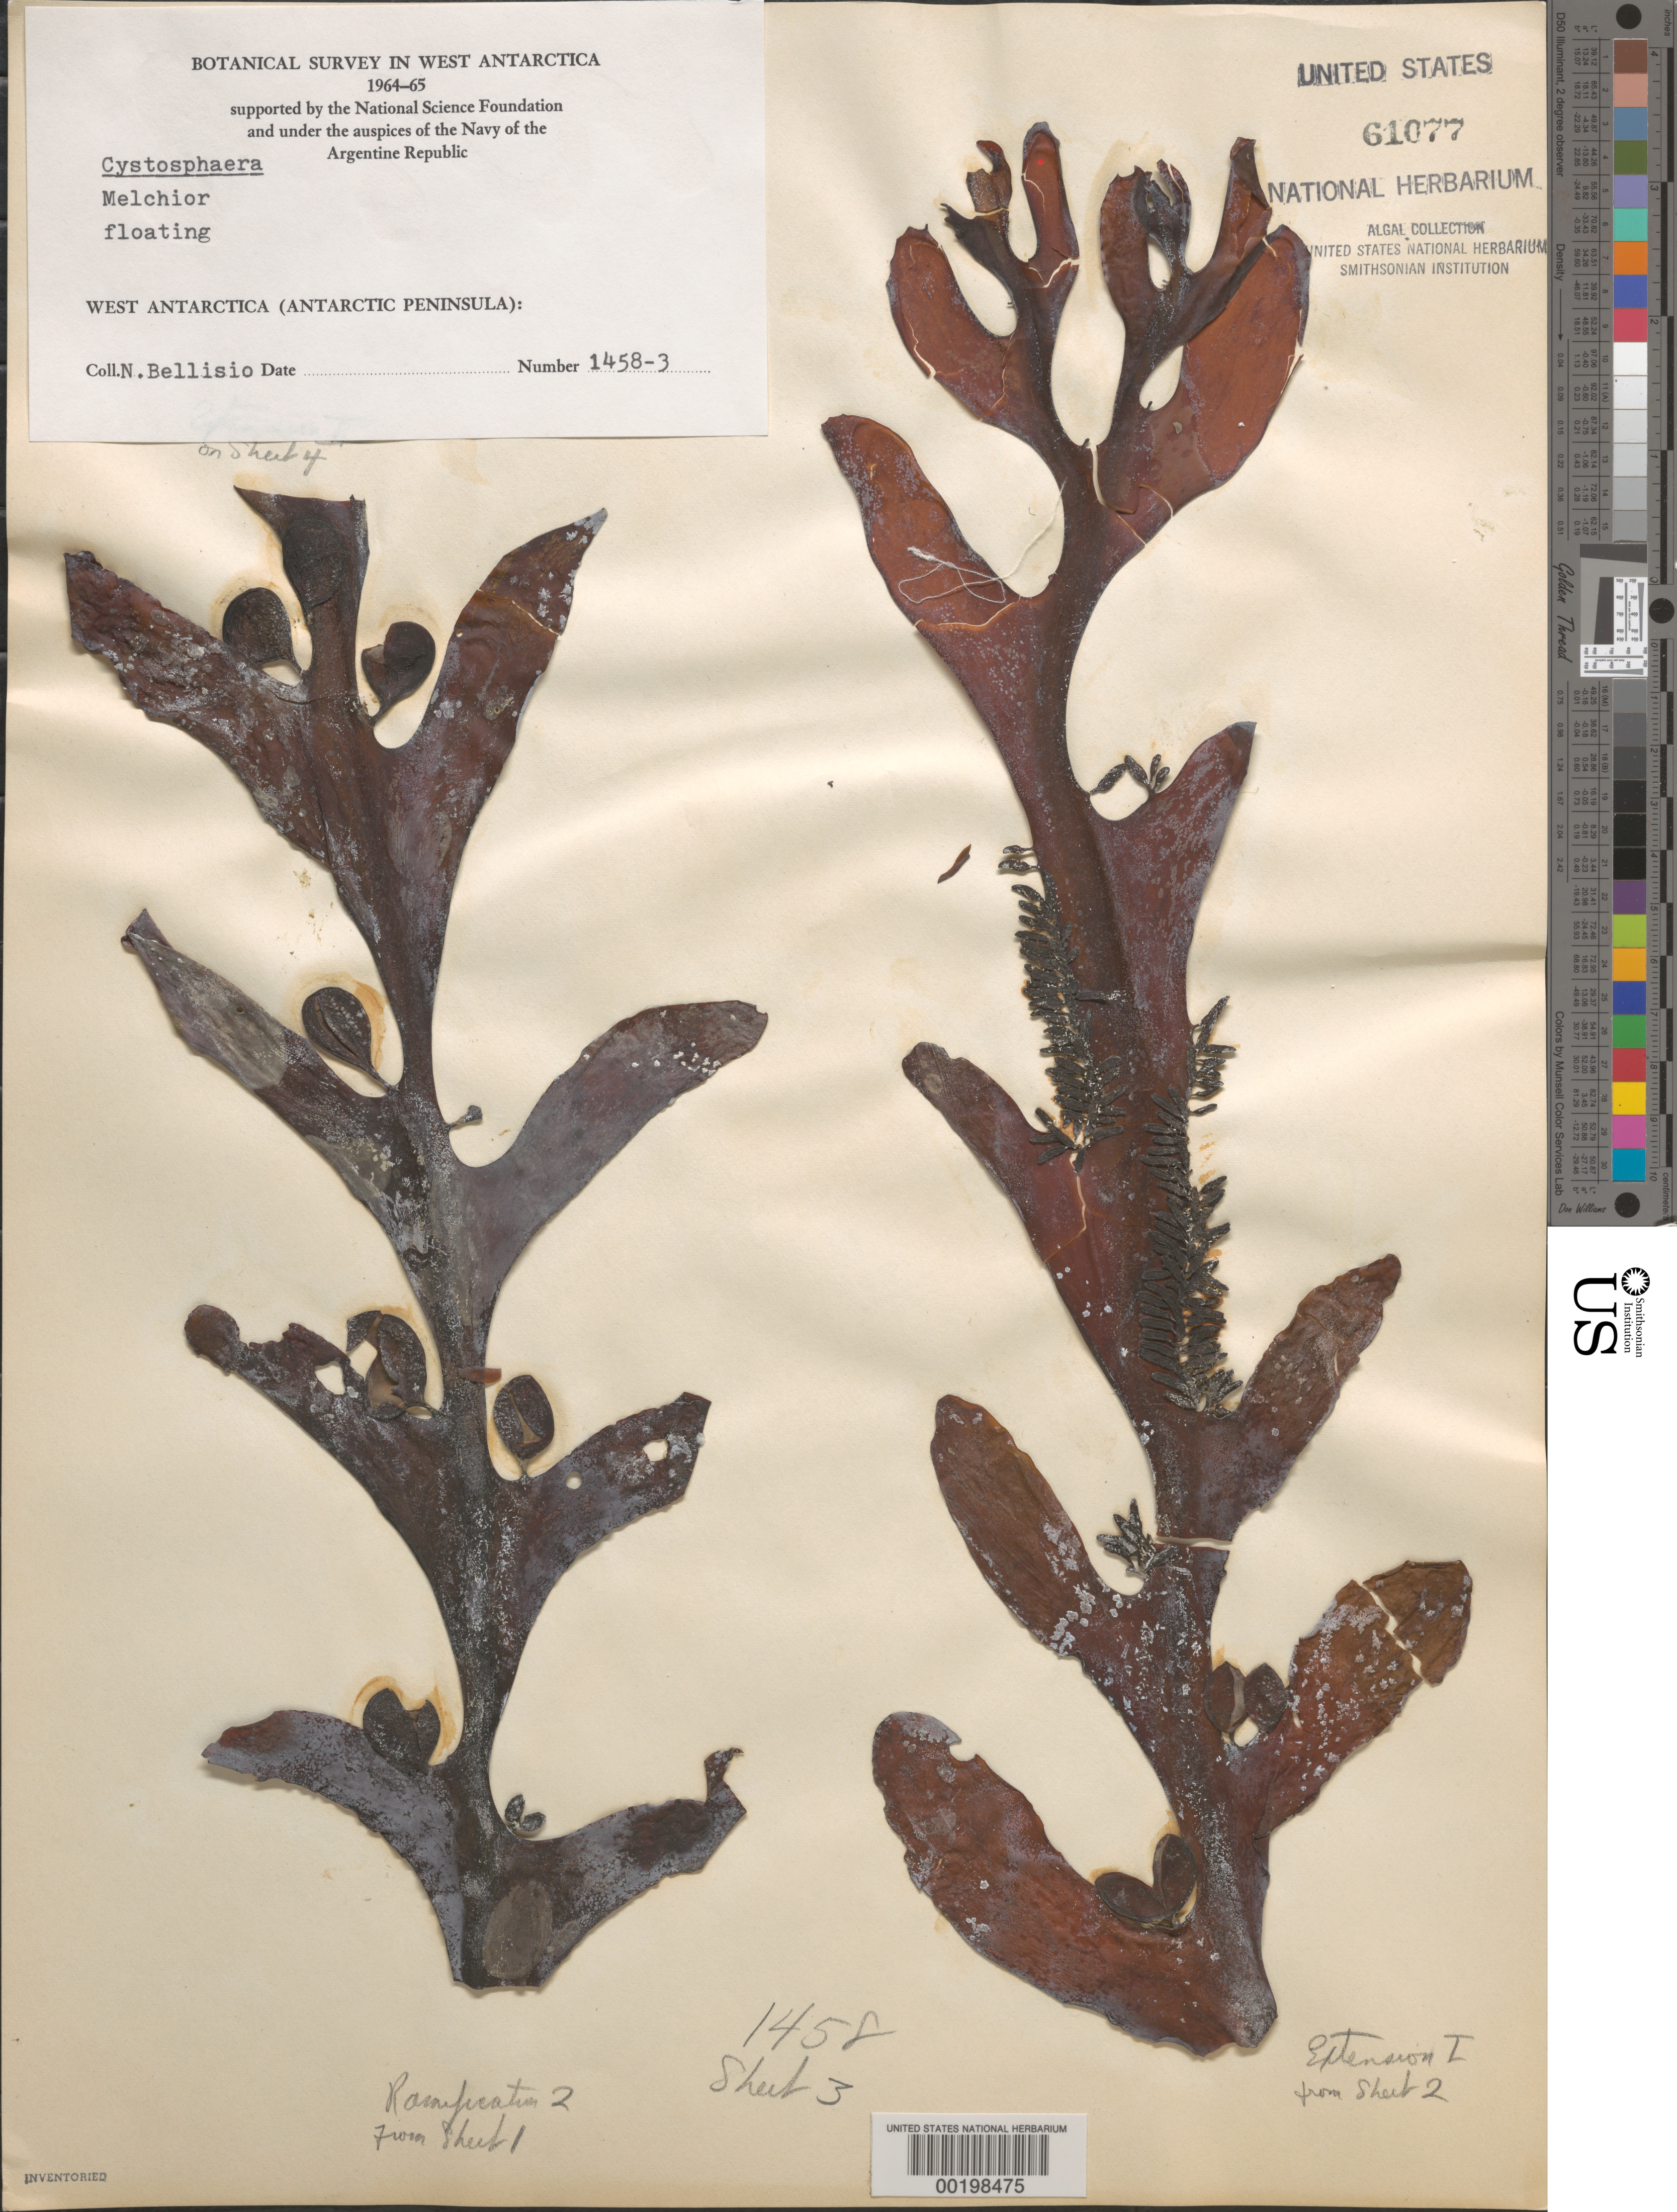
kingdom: Chromista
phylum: Ochrophyta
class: Phaeophyceae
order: Fucales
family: Seirococcaceae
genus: Cystosphaera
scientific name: Cystosphaera jacquinotii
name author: (Montagne) Skottsberg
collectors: N. Bellisio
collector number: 1458-3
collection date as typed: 1965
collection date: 1965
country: Antarctica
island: Melchior Islands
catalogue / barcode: US 61077